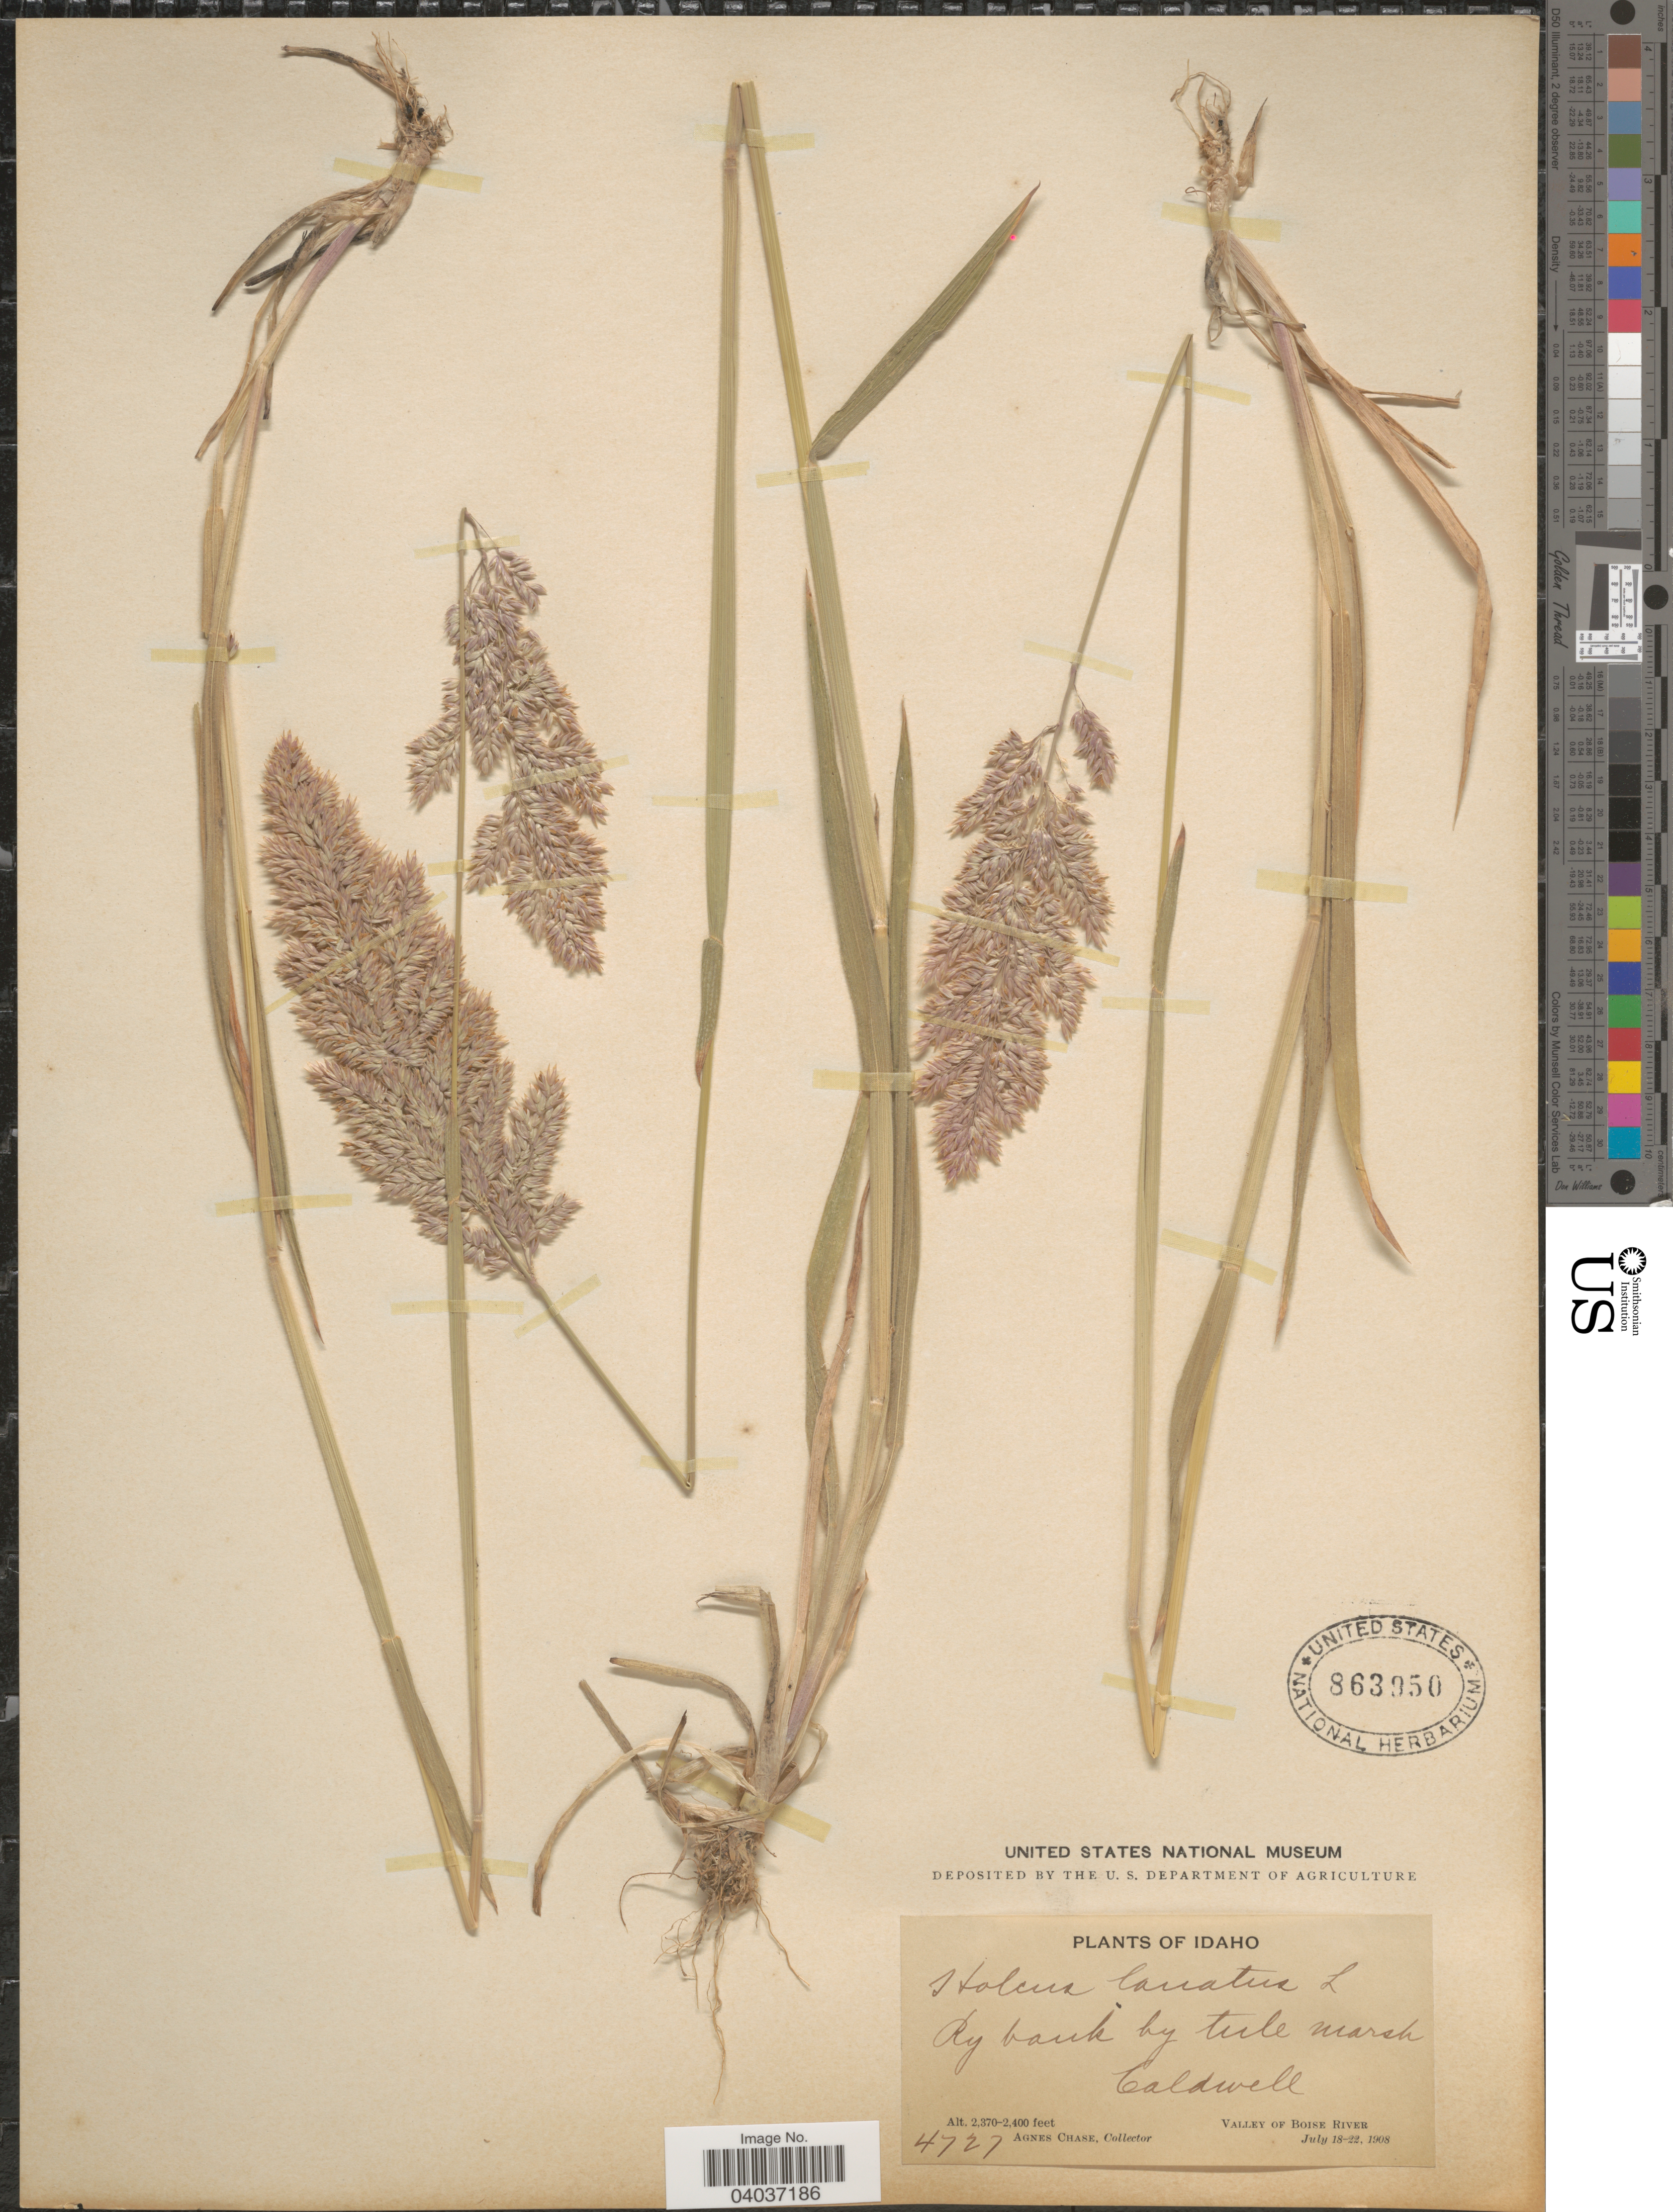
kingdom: Plantae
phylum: Tracheophyta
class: Liliopsida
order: Poales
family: Poaceae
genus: Holcus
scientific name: Holcus lanatus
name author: L.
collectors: A. Chase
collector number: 4727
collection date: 1908-07-18/1908-07-22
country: United States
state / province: Idaho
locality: Caldwell. Valley of Boise River.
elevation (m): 722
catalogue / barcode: US 863950